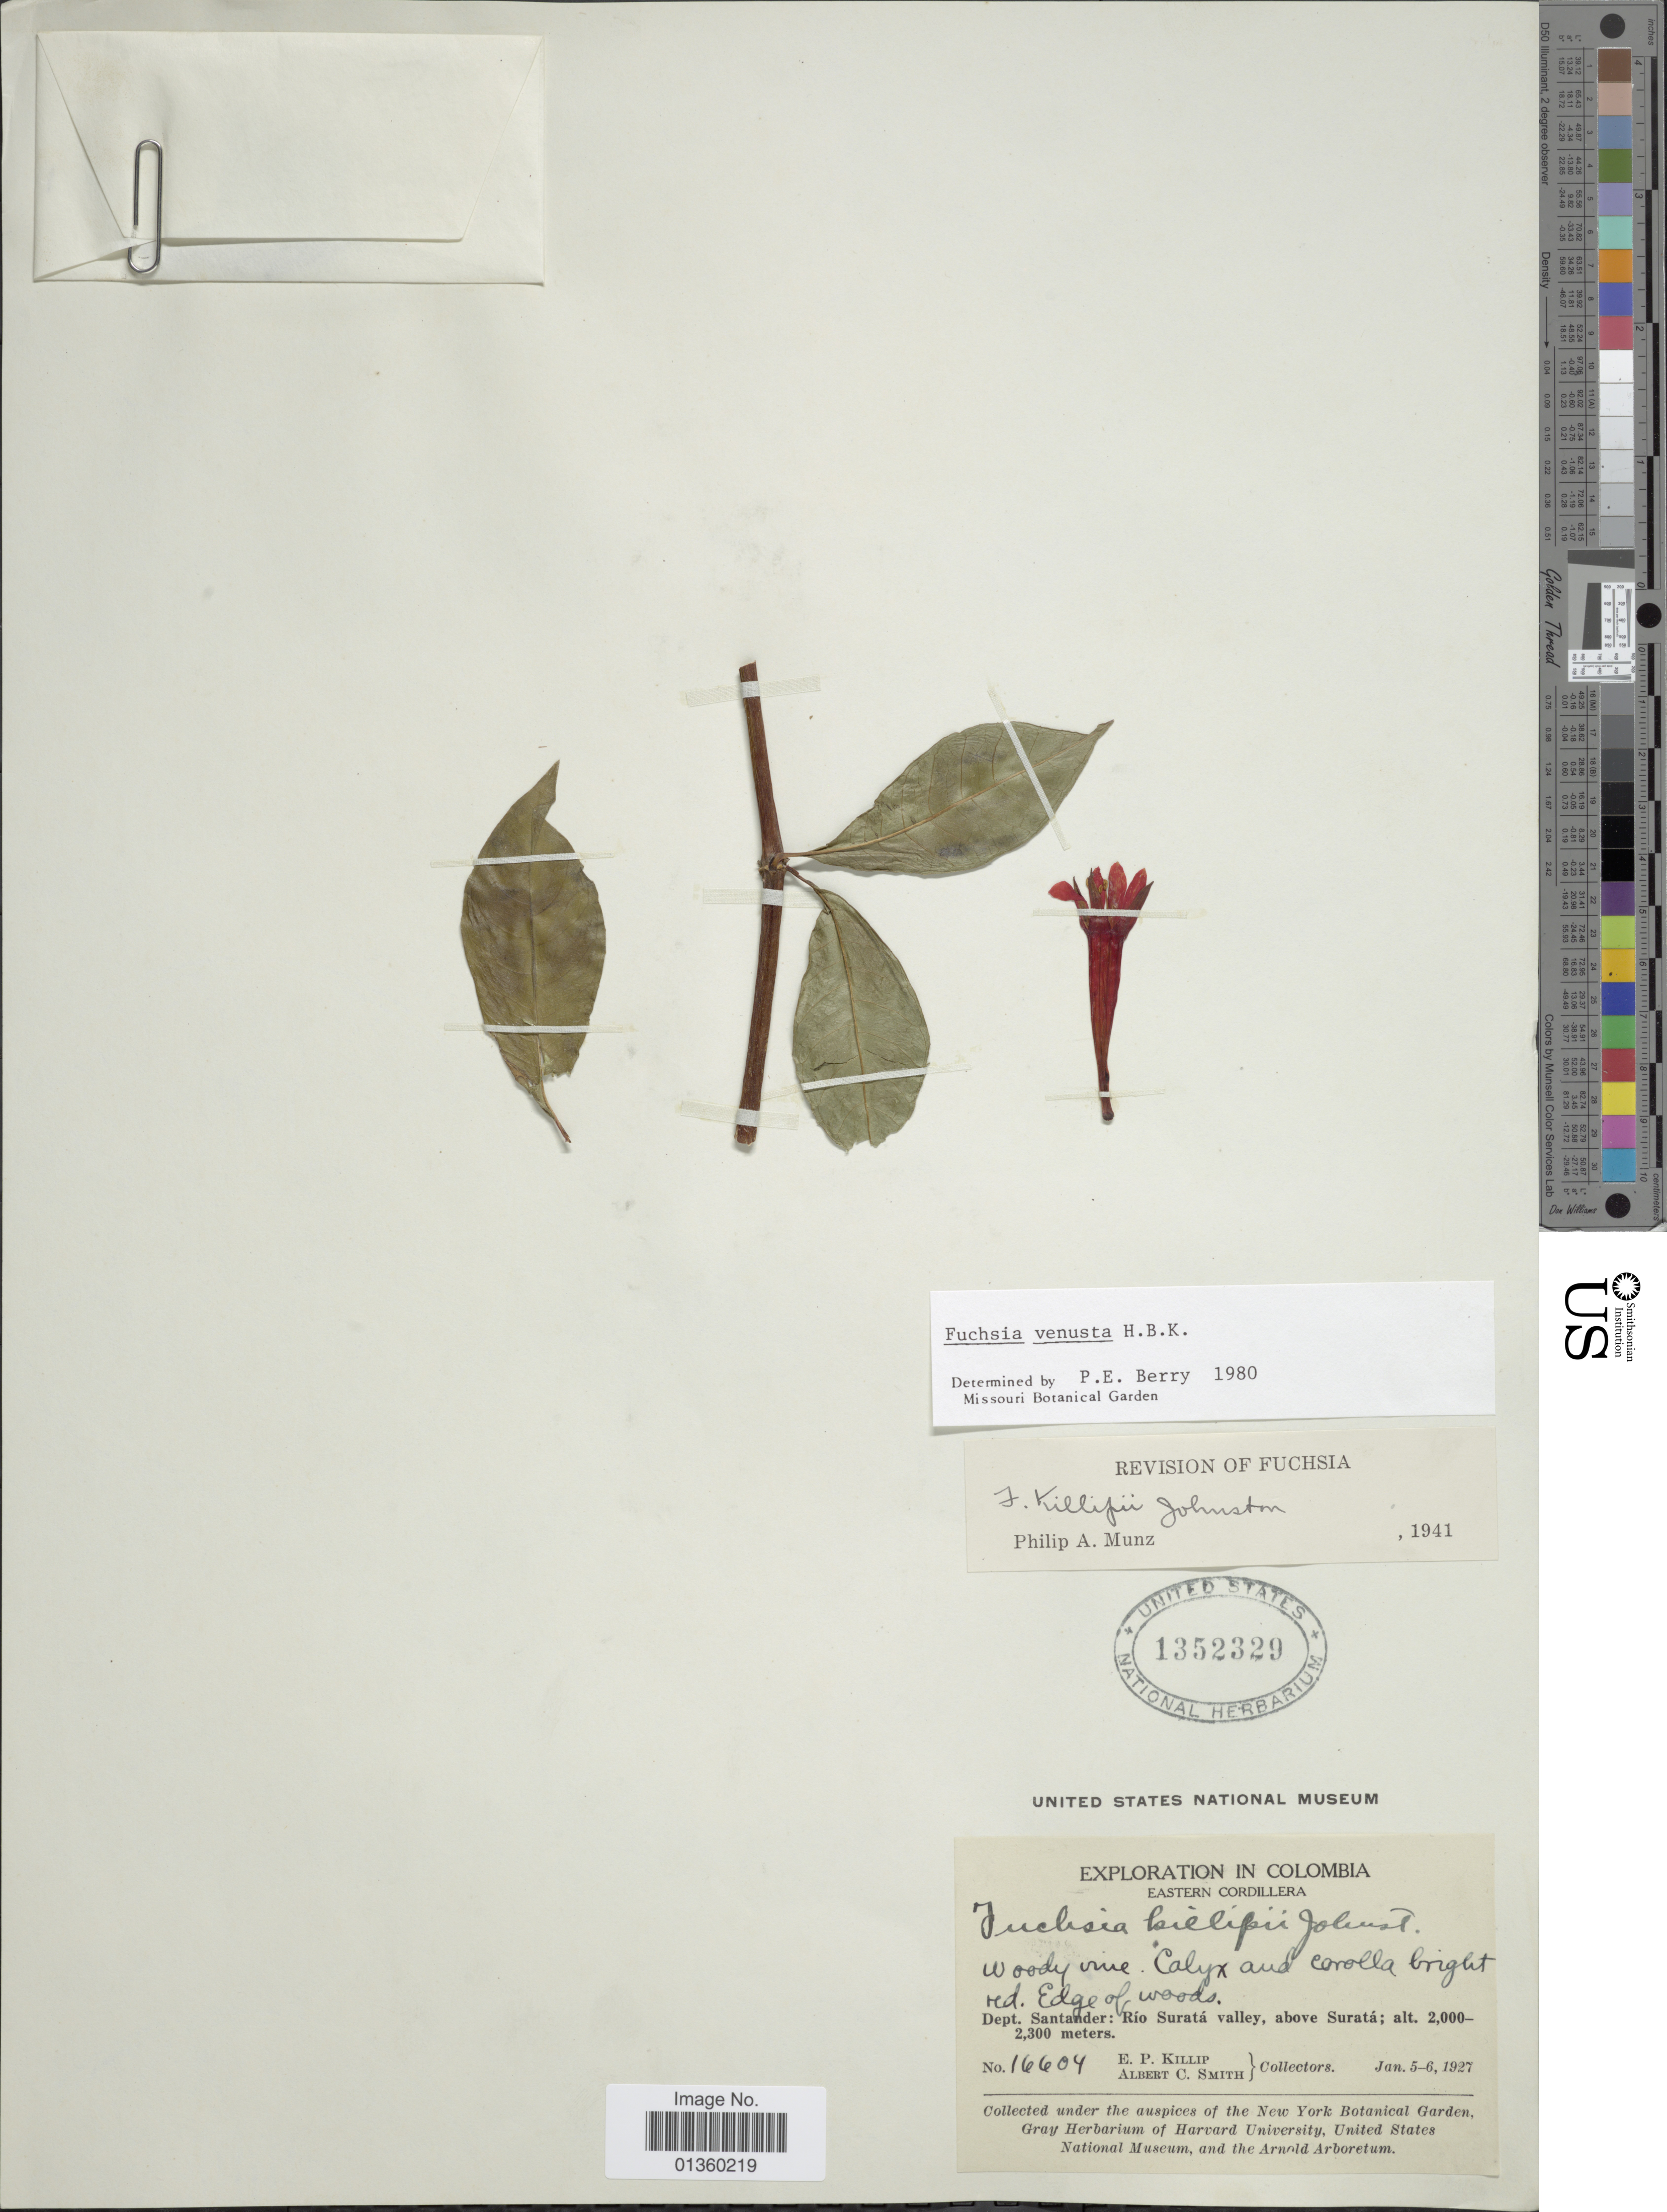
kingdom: Plantae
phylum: Tracheophyta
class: Magnoliopsida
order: Myrtales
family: Onagraceae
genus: Fuchsia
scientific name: Fuchsia venusta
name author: Kunth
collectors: E. P. Killip & A. C. Smith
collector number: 16604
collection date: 1927-01-05/1927-01-06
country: Colombia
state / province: Santander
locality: Río Suratá valley, above Suratá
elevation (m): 2300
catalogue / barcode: US 1352329